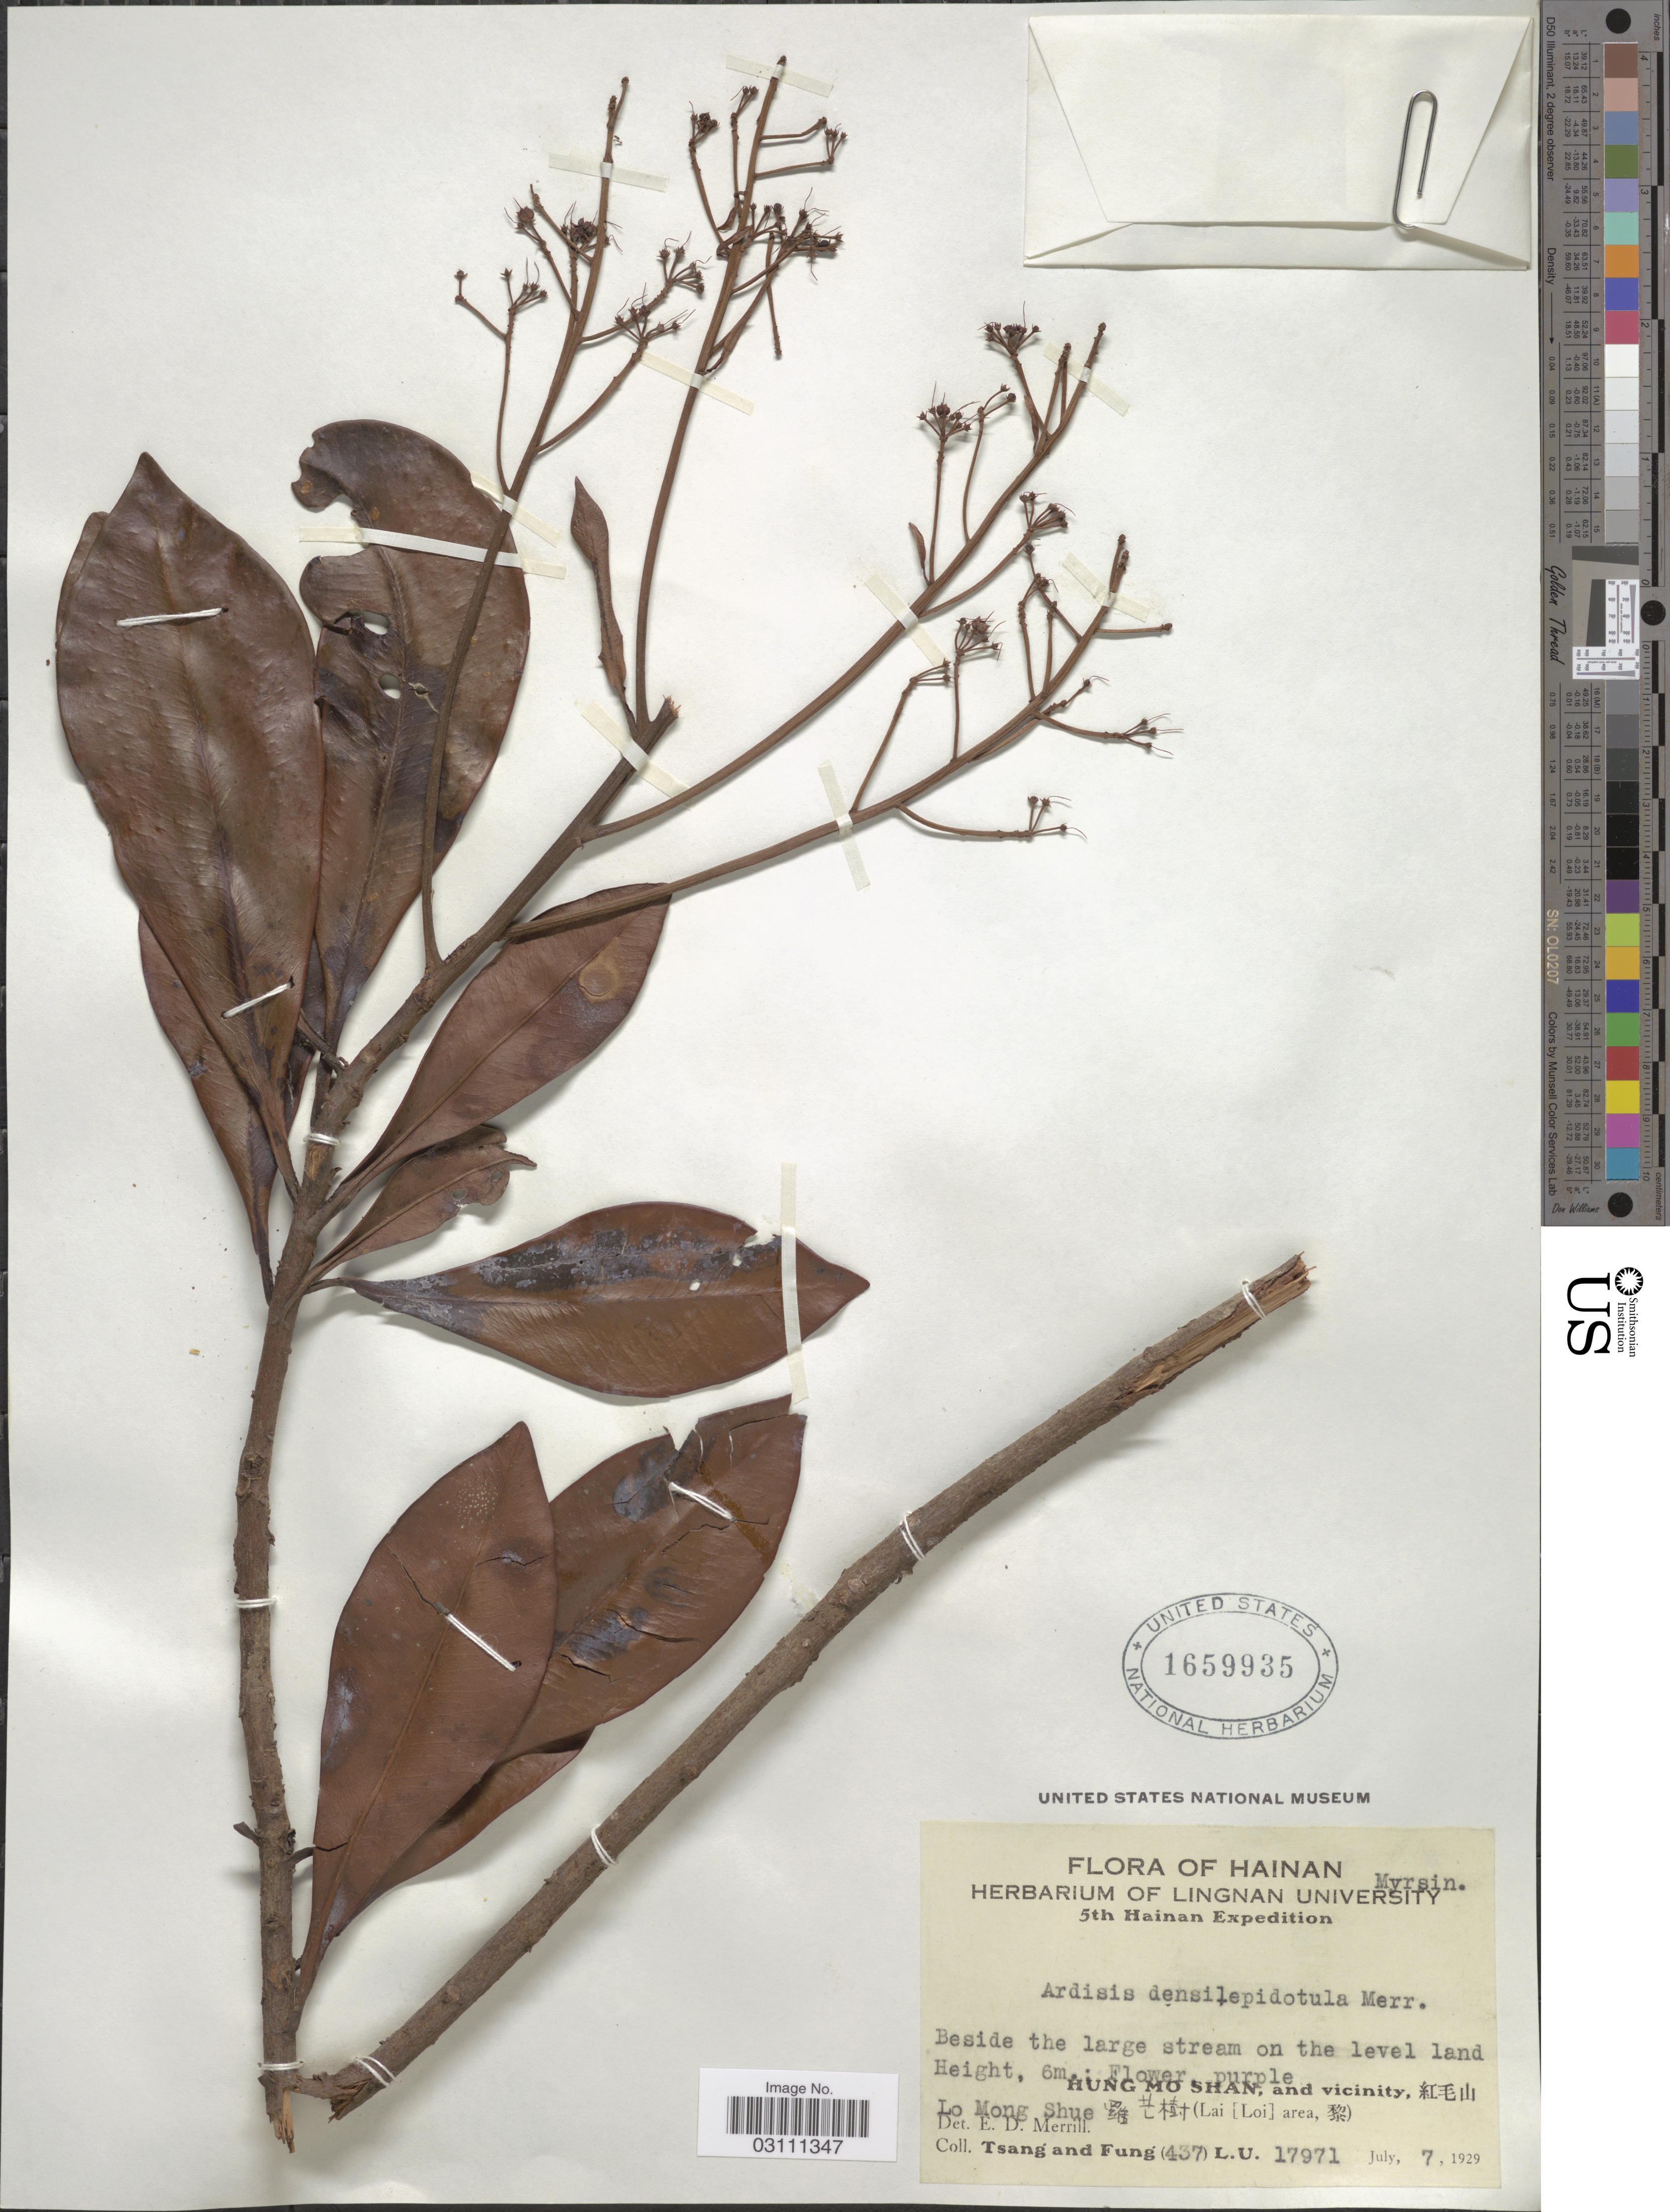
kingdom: Plantae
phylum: Tracheophyta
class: Magnoliopsida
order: Ericales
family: Primulaceae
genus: Ardisia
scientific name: Ardisia densilepidotula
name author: Merr.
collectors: -. T'sang & Fung, --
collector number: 437/L.U. 17971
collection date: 1929-07-07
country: China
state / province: Hainan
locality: Hung Mo Shan, and vicinity. Lo Mong Shue (Lai [Loi] area).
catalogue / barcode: US 1659935